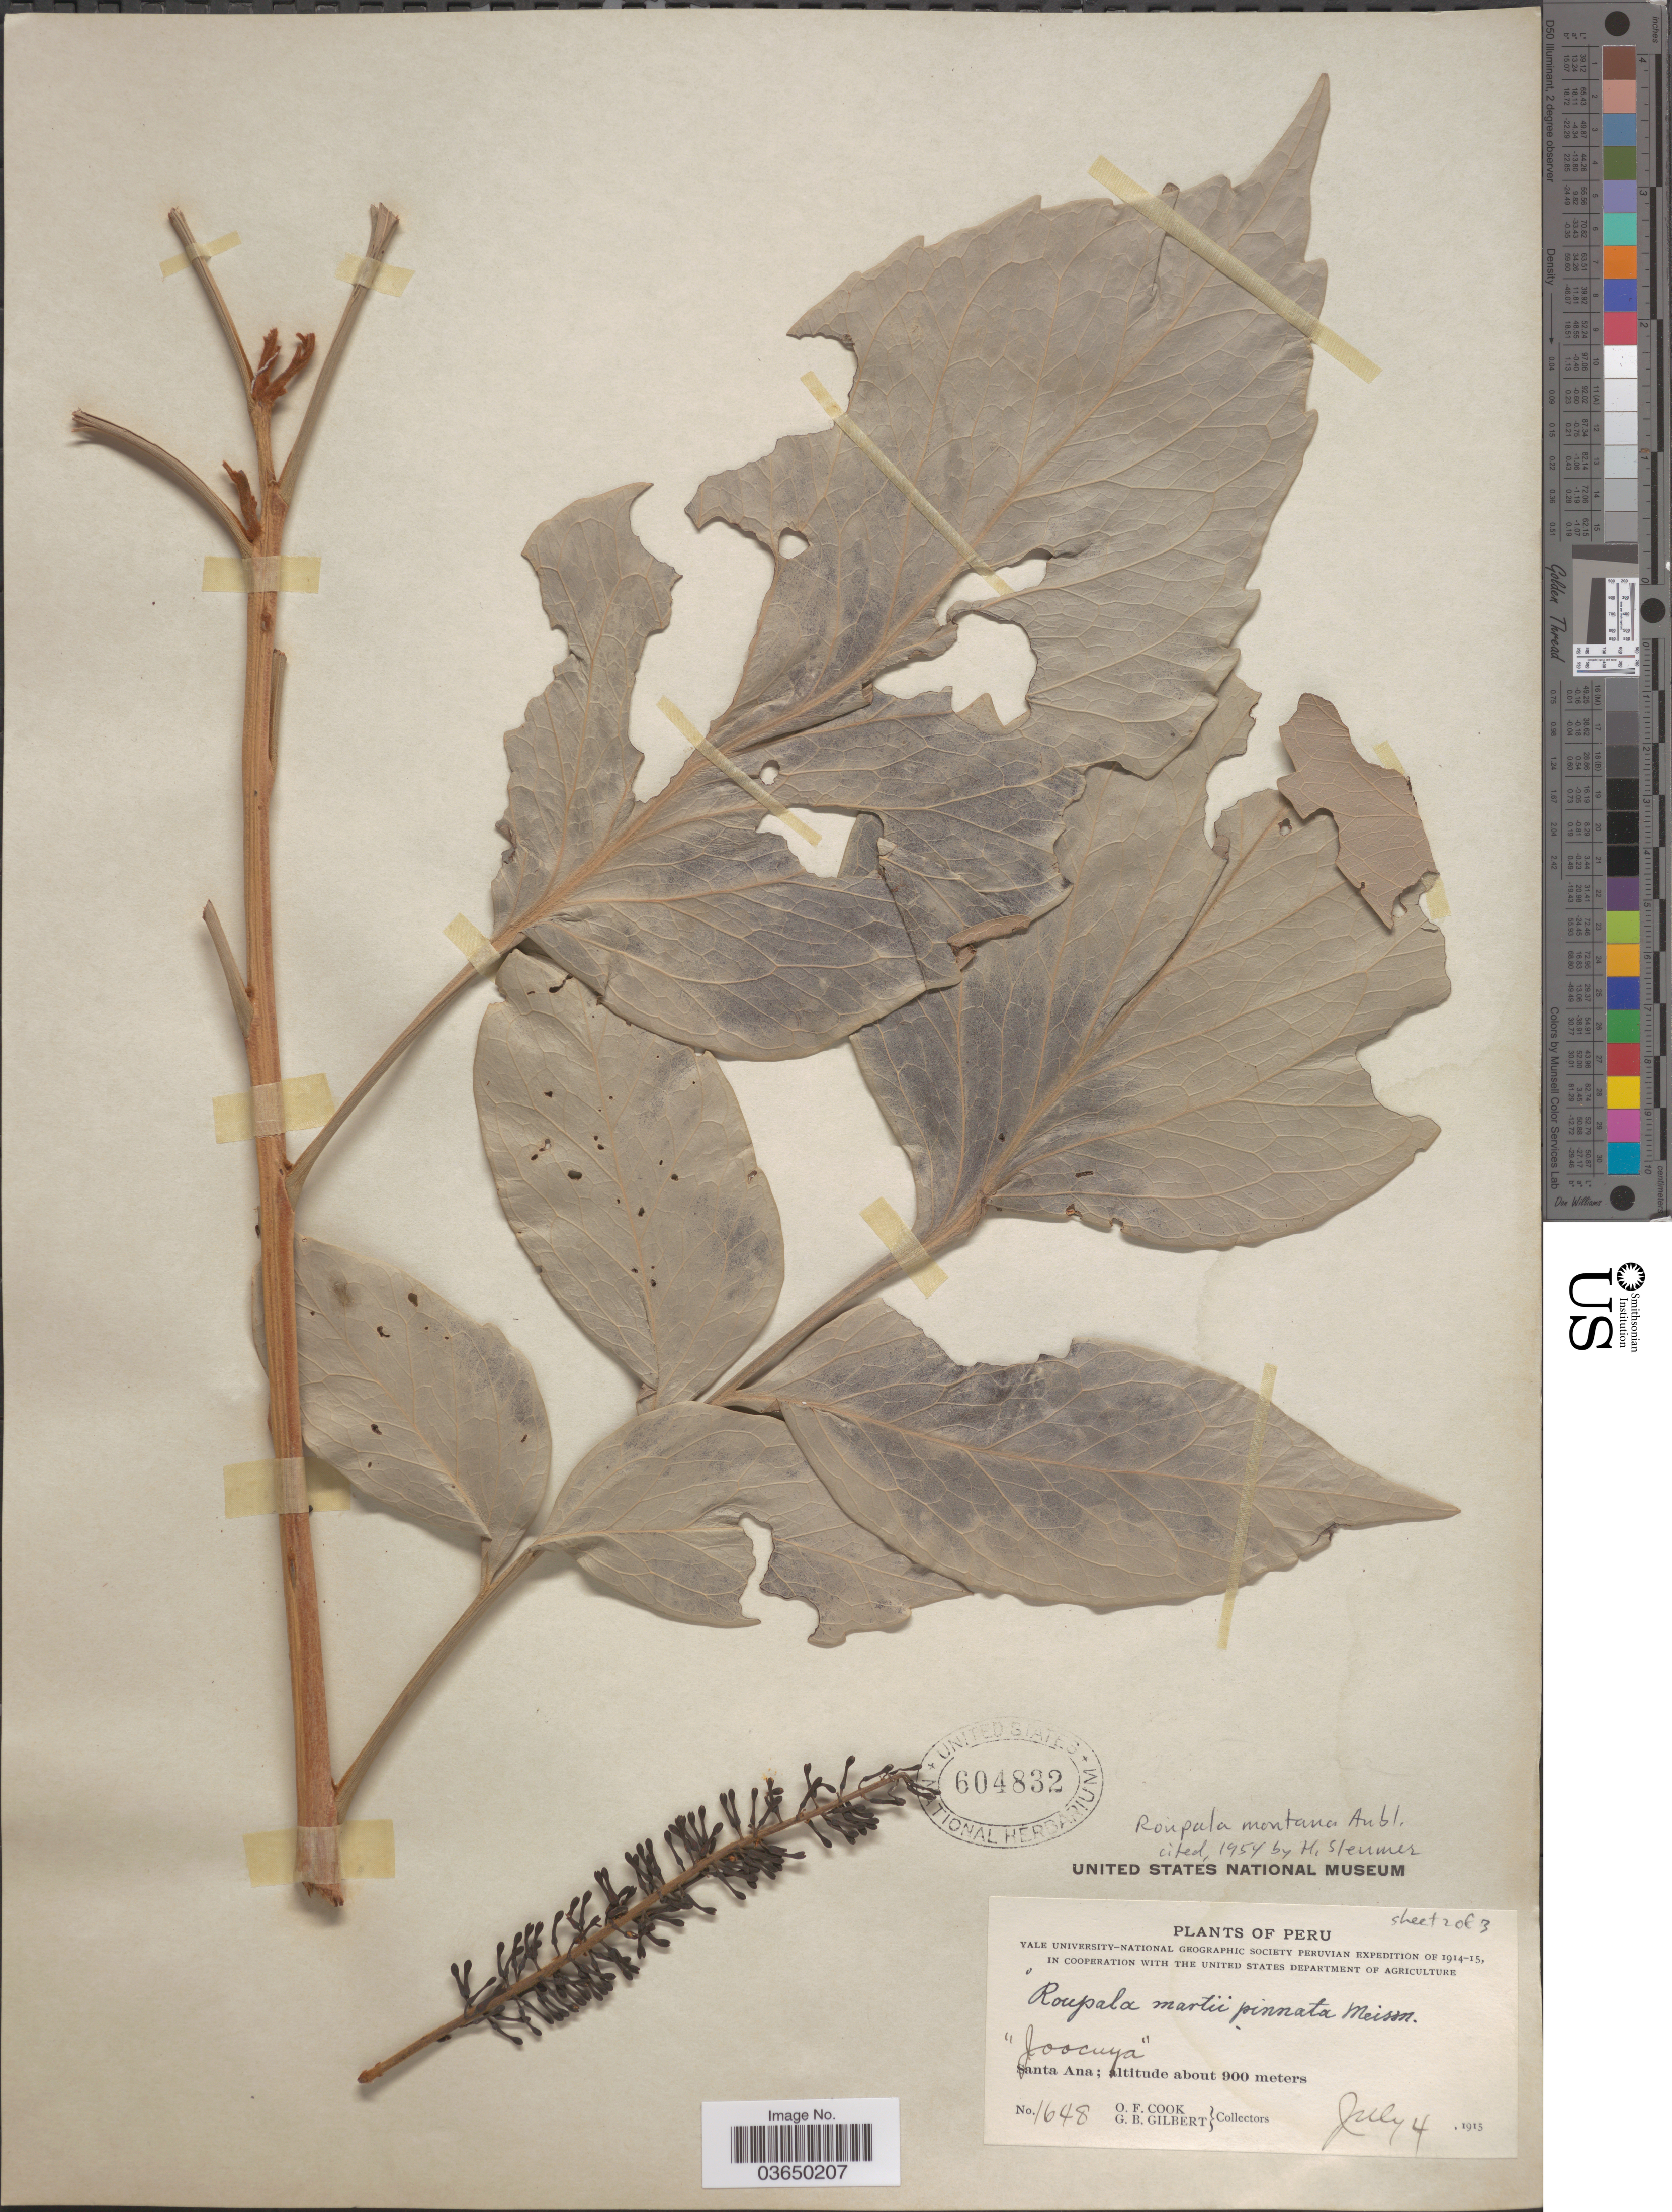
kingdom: Plantae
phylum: Tracheophyta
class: Magnoliopsida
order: Proteales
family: Proteaceae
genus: Roupala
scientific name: Roupala montana var. montana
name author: Aubl.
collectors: O. F. Cook & G. B. Gilbert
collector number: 1648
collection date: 1915-07-04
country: Peru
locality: Santa Ana.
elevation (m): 900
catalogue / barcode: US 604832